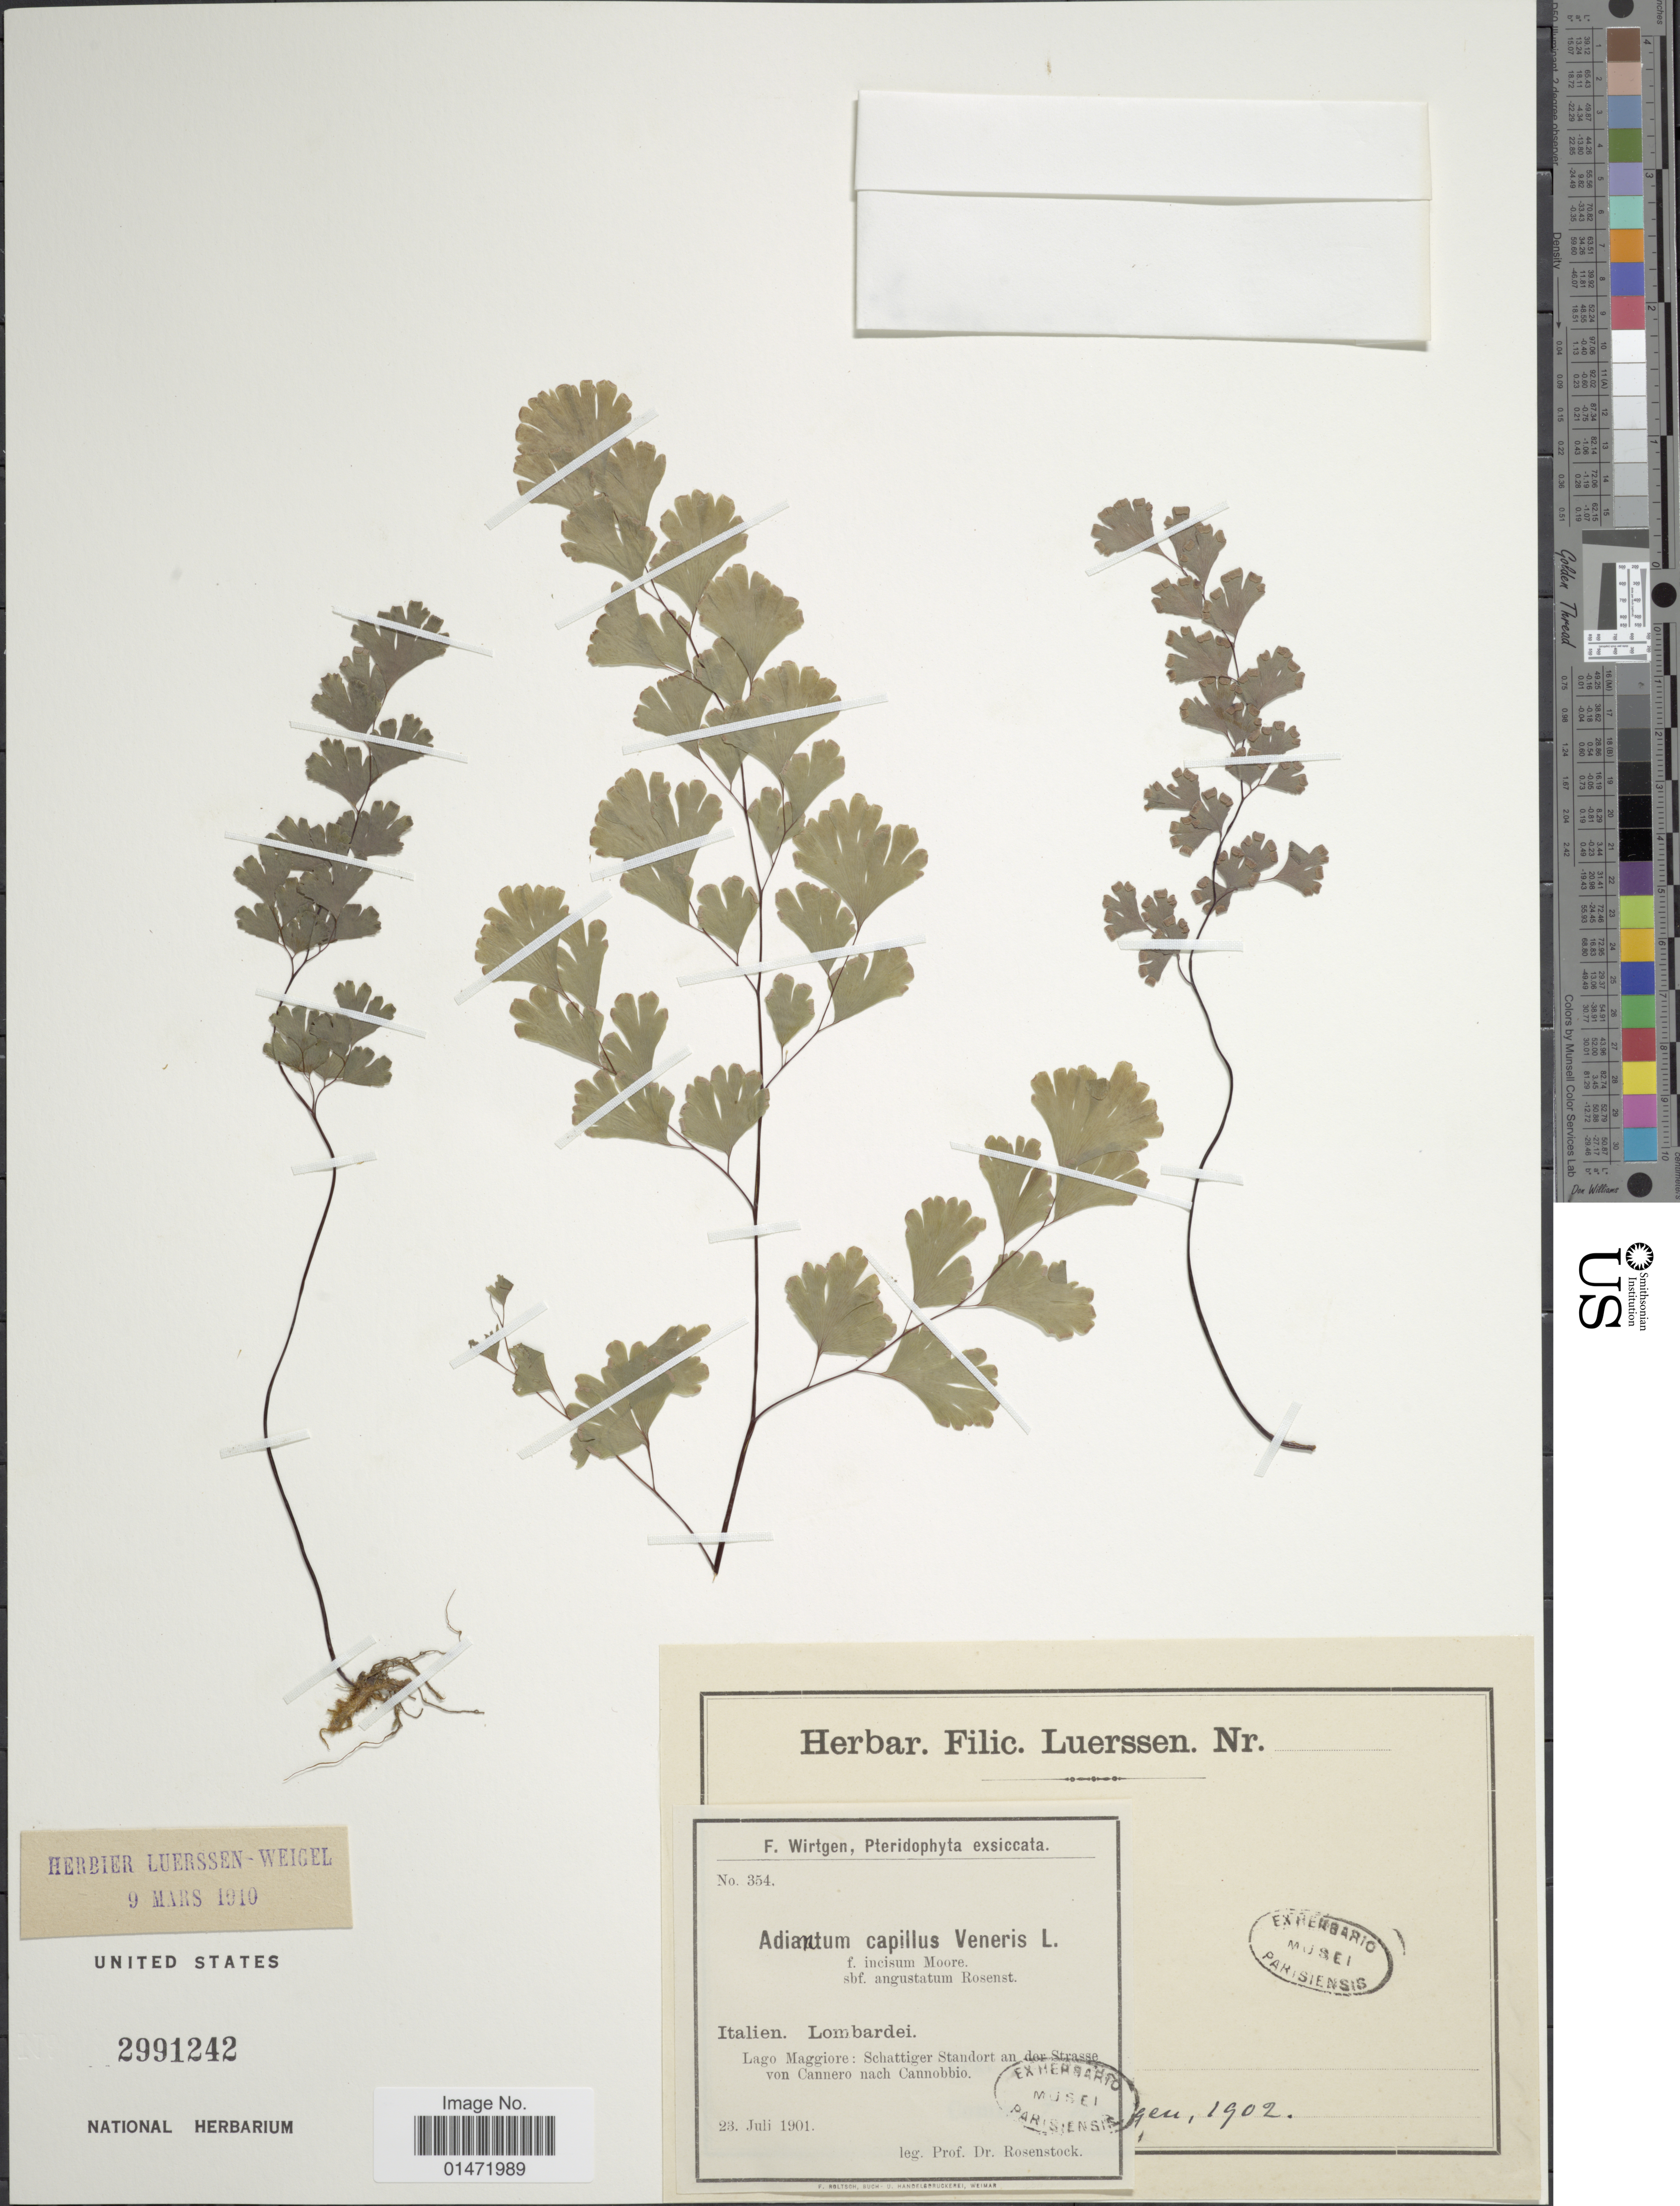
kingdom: Plantae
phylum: Tracheophyta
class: Polypodiopsida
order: Polypodiales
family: Pteridaceae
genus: Adiantum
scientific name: Adiantum capillus-veneris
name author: L.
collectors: -- Rosenstock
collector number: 354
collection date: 1901-07-23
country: Italy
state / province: Lombardy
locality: Lago Maggiore: Schattiger Standort an der Strasse von Cannero nach Cannobbio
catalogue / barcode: US 2991242